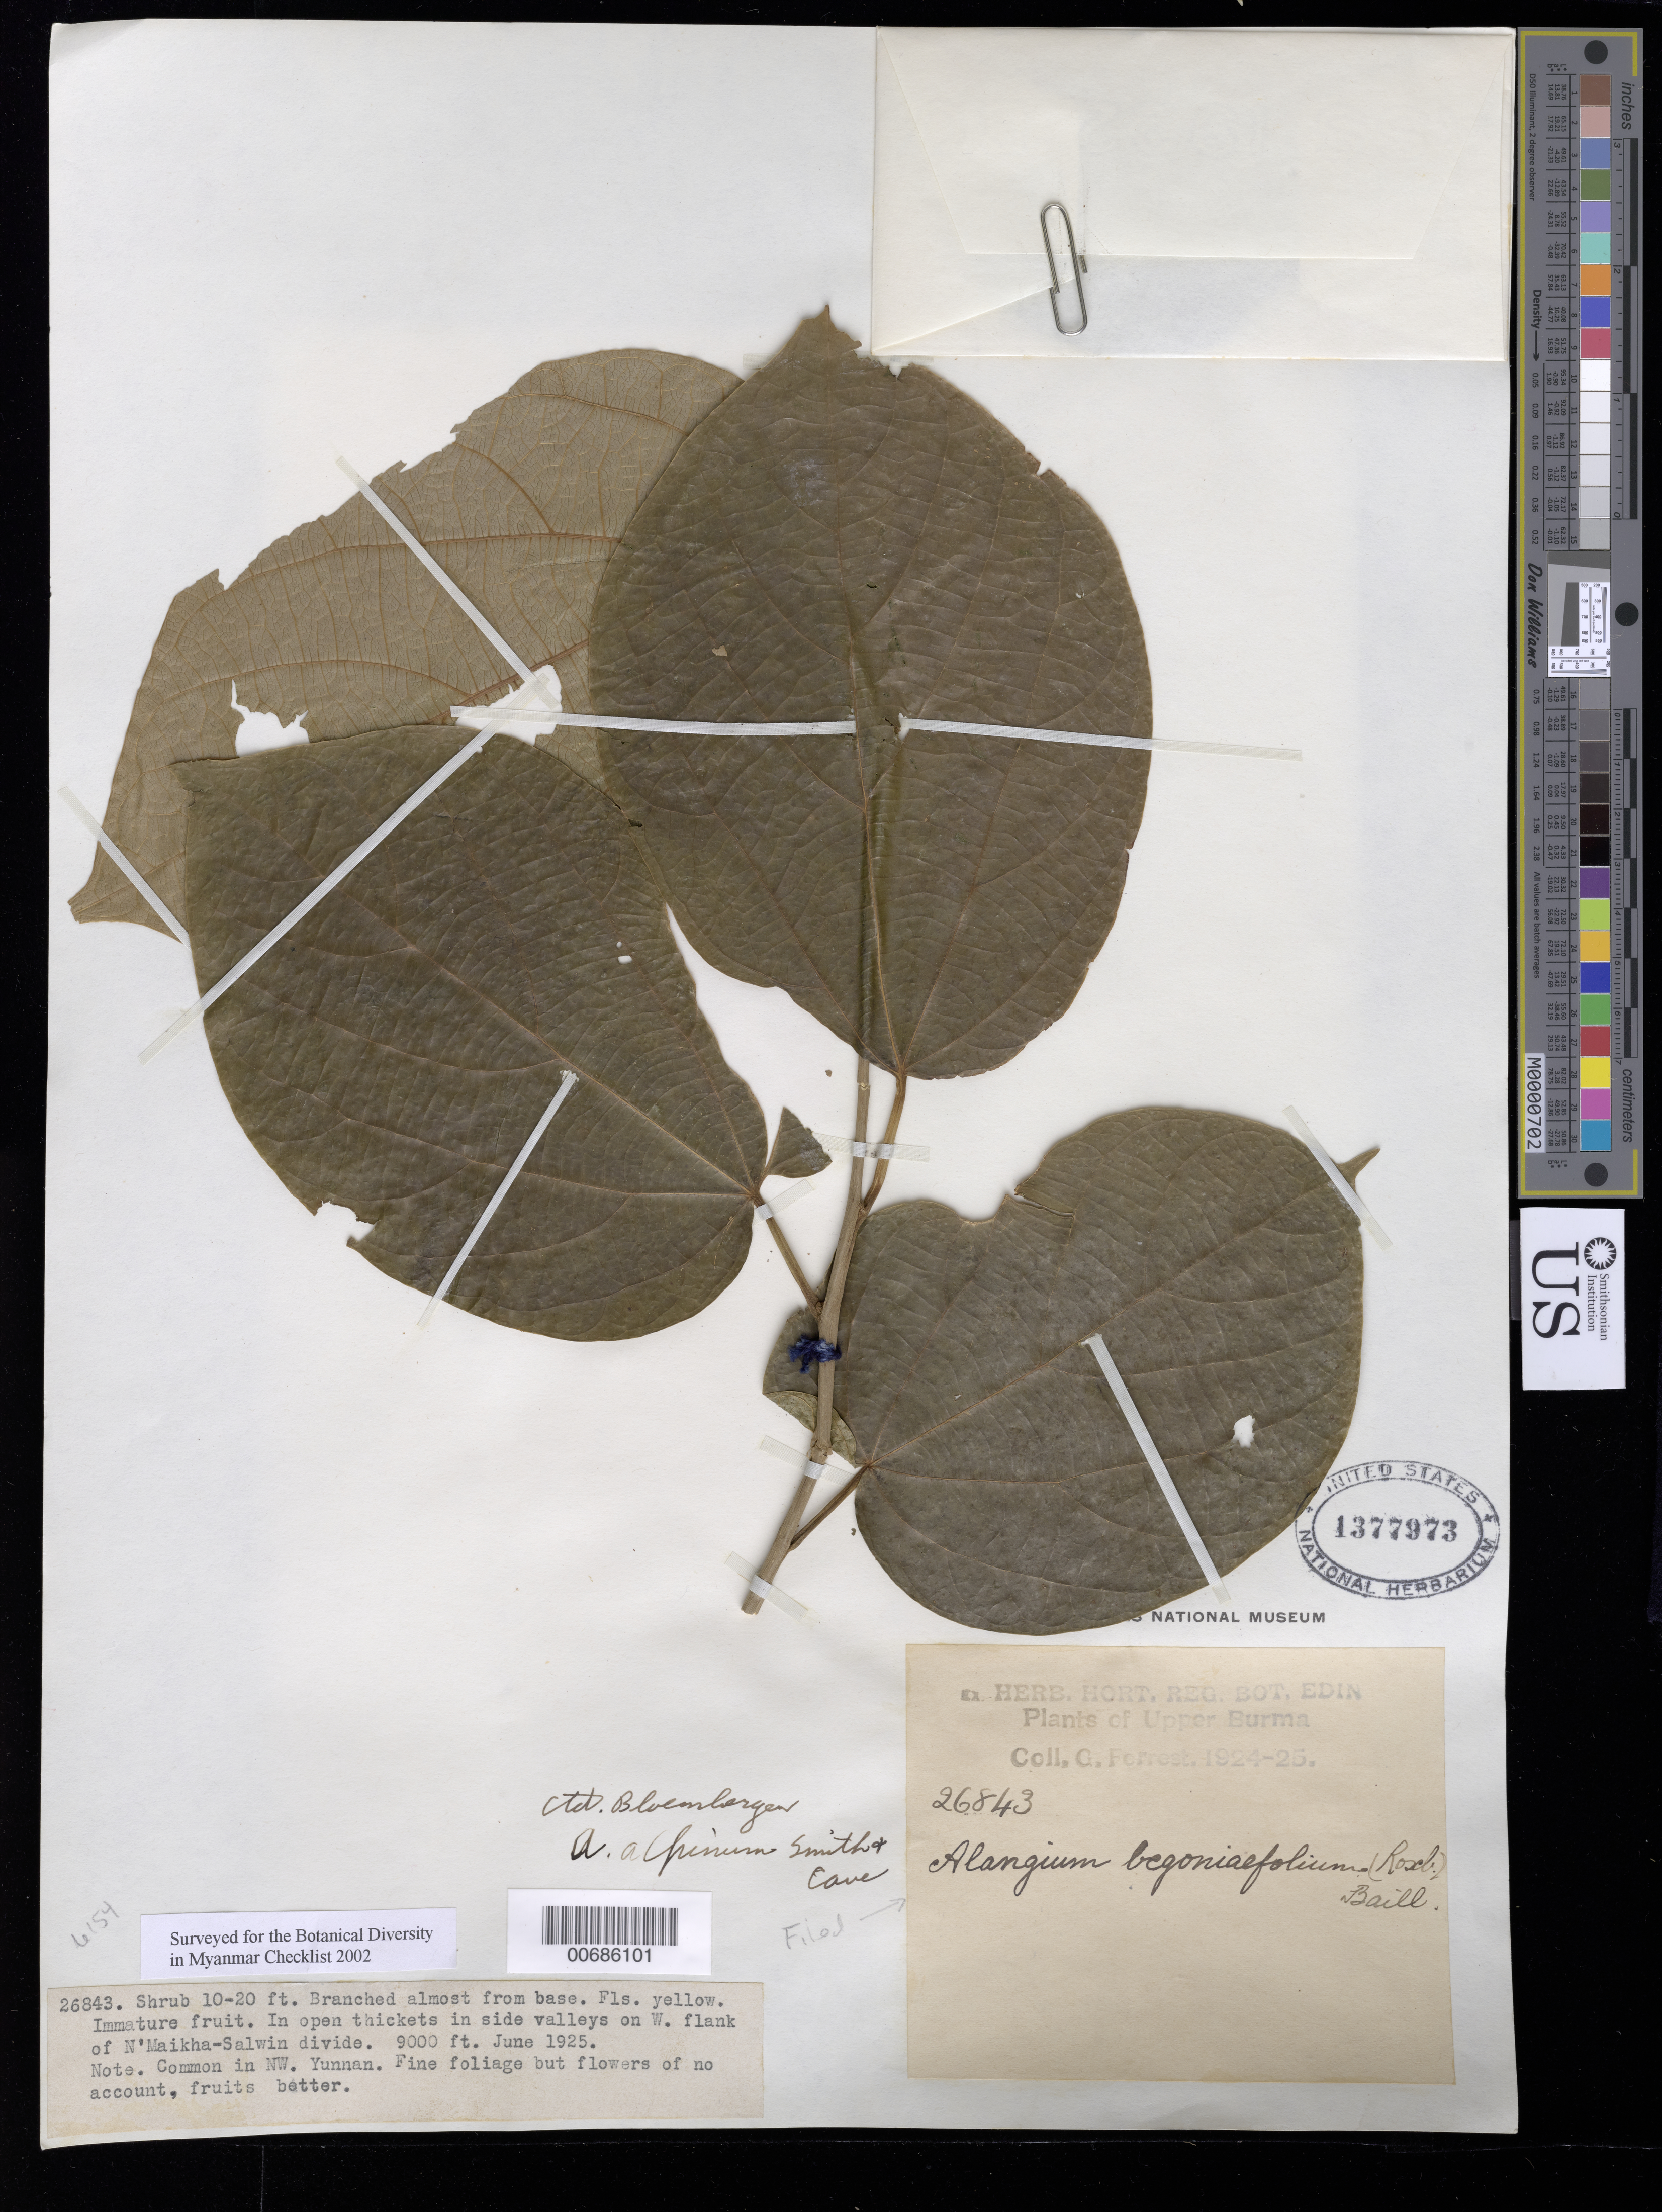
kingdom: Plantae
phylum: Tracheophyta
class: Magnoliopsida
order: Cornales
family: Cornaceae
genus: Alangium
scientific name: Alangium begoniifolium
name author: (Roxb.) Baill.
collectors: G. Forrest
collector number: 26843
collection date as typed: Jun 1925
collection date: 1925-06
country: Myanmar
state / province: Kachin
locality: N'Maikha-Salwin Divide, W flank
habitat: Open thickets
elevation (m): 2743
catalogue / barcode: US 1377973